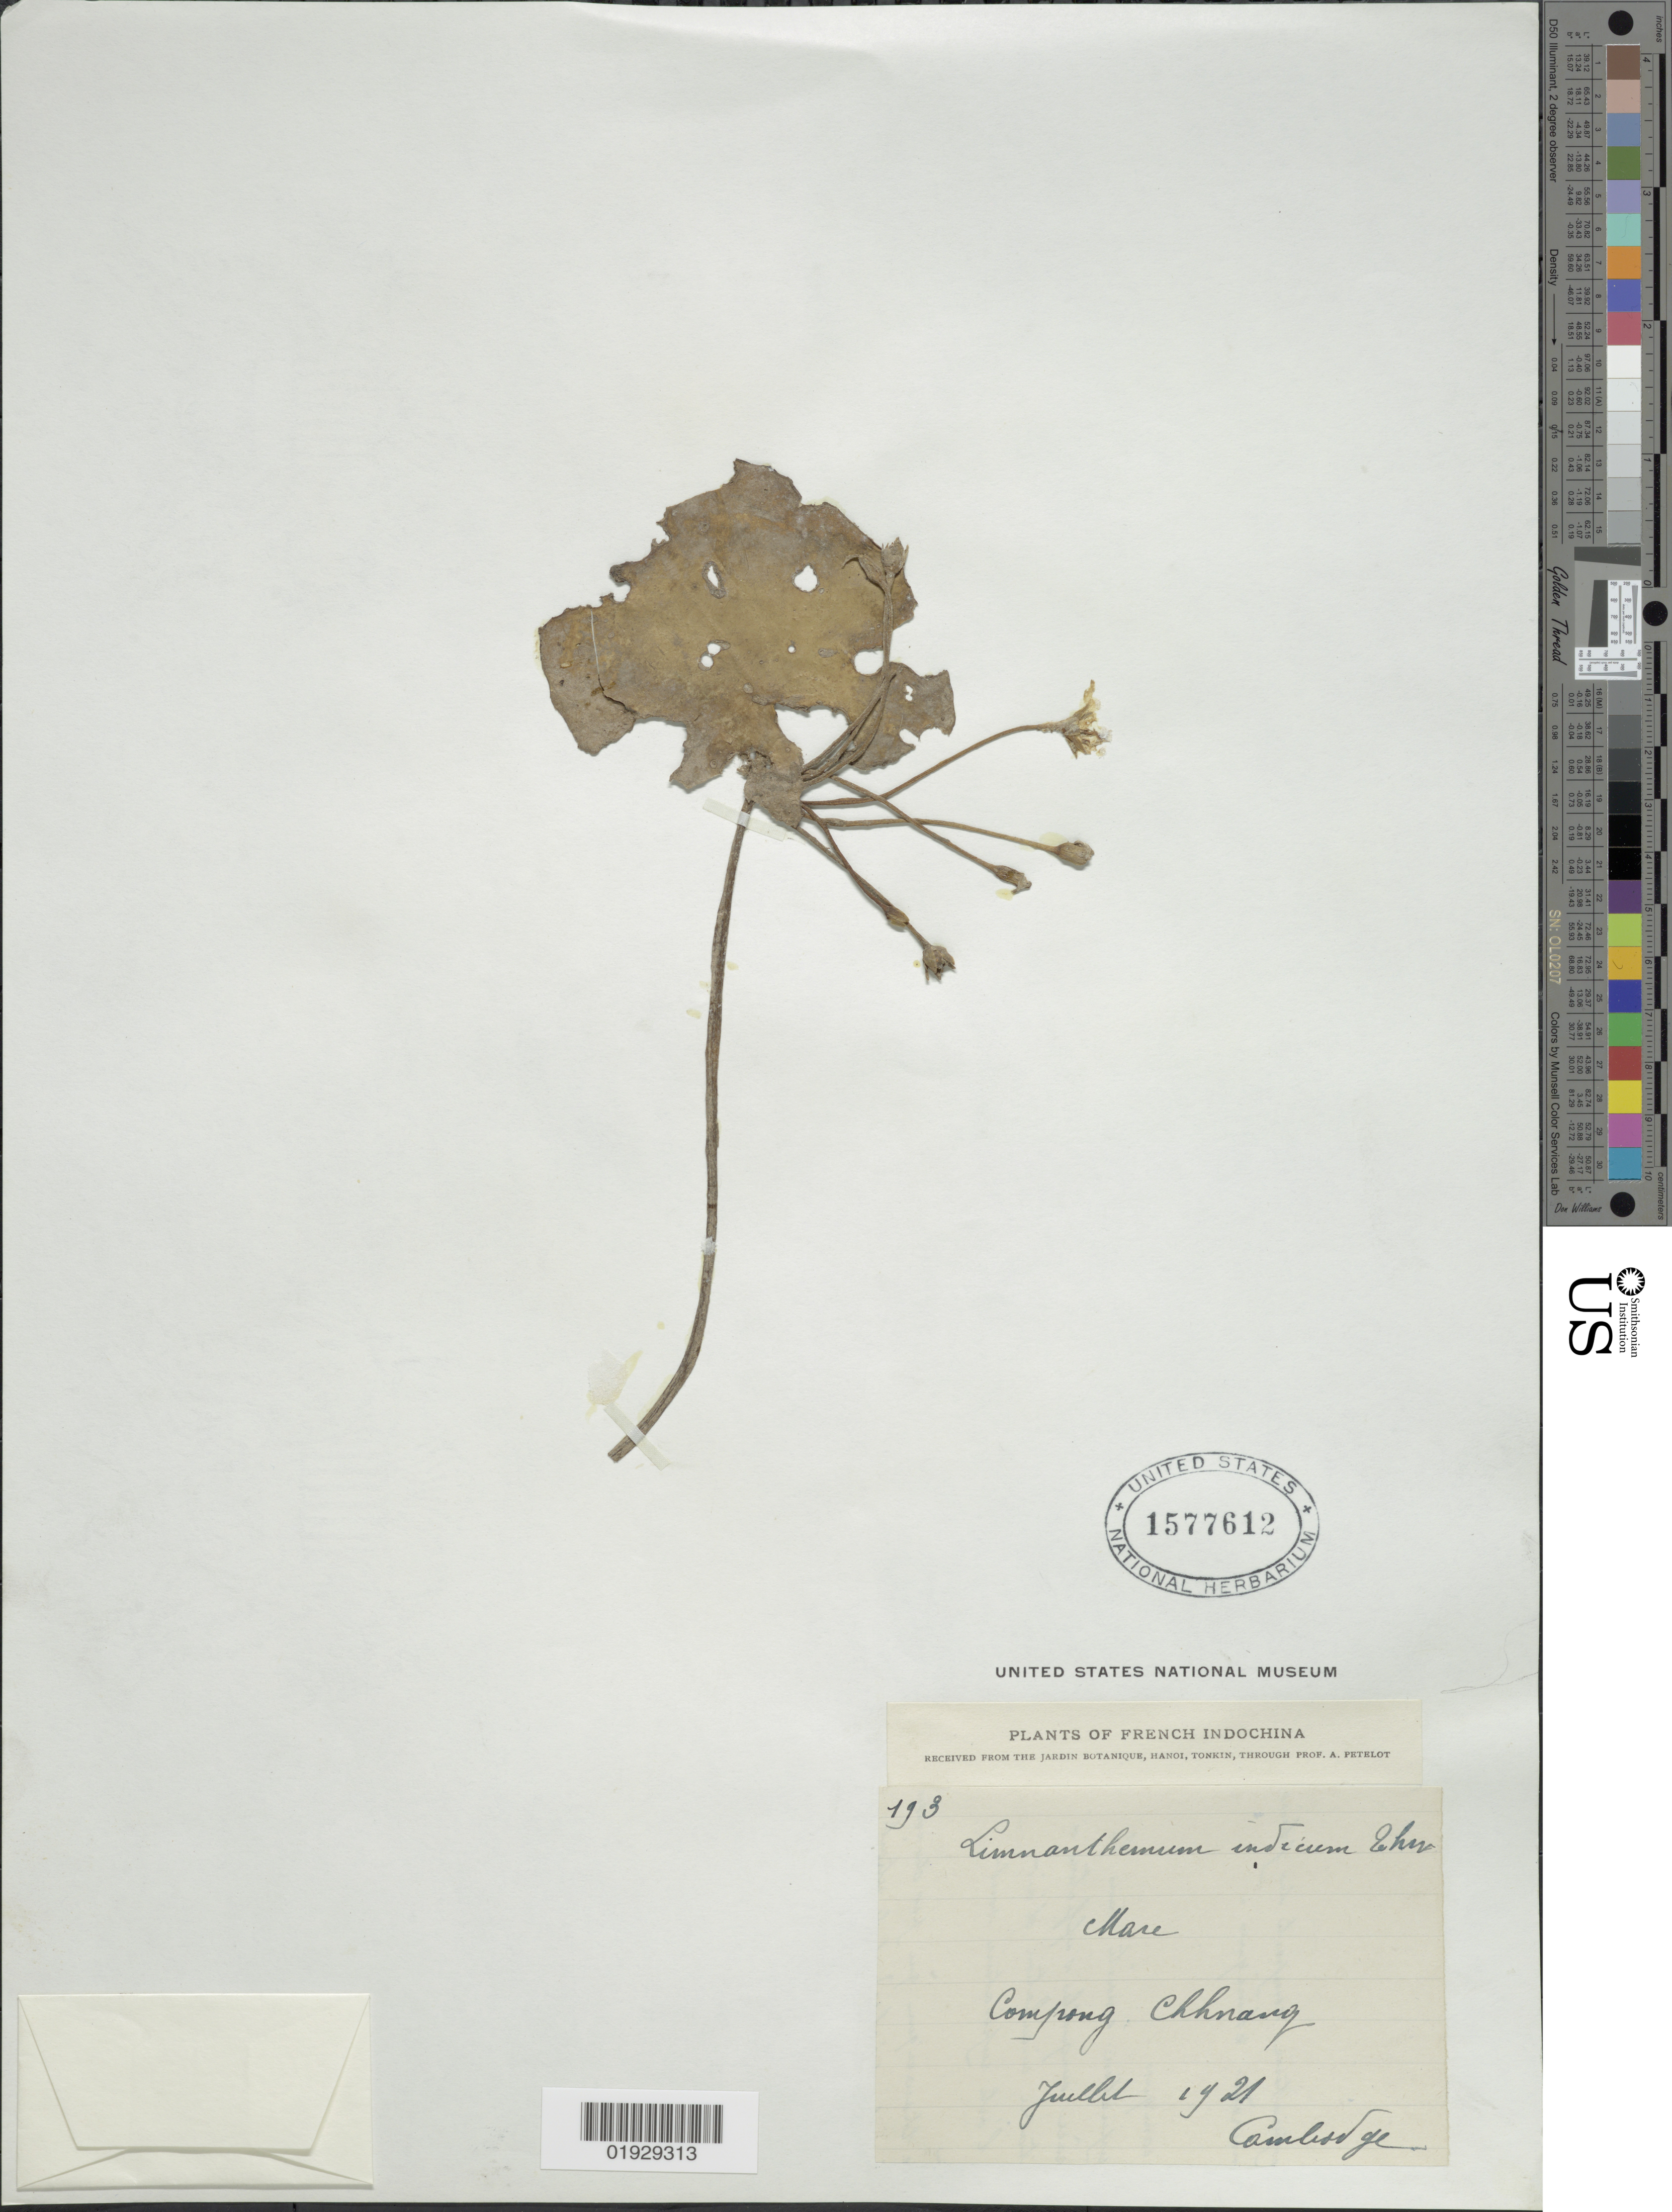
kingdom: Plantae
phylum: Tracheophyta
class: Magnoliopsida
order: Asterales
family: Menyanthaceae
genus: Nymphoides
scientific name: Nymphoides indica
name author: (L.) Kuntze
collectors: A. Petelot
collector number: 193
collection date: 1921-07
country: Cambodia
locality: French Indochina. Campong Chhnang.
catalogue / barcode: US 1577612